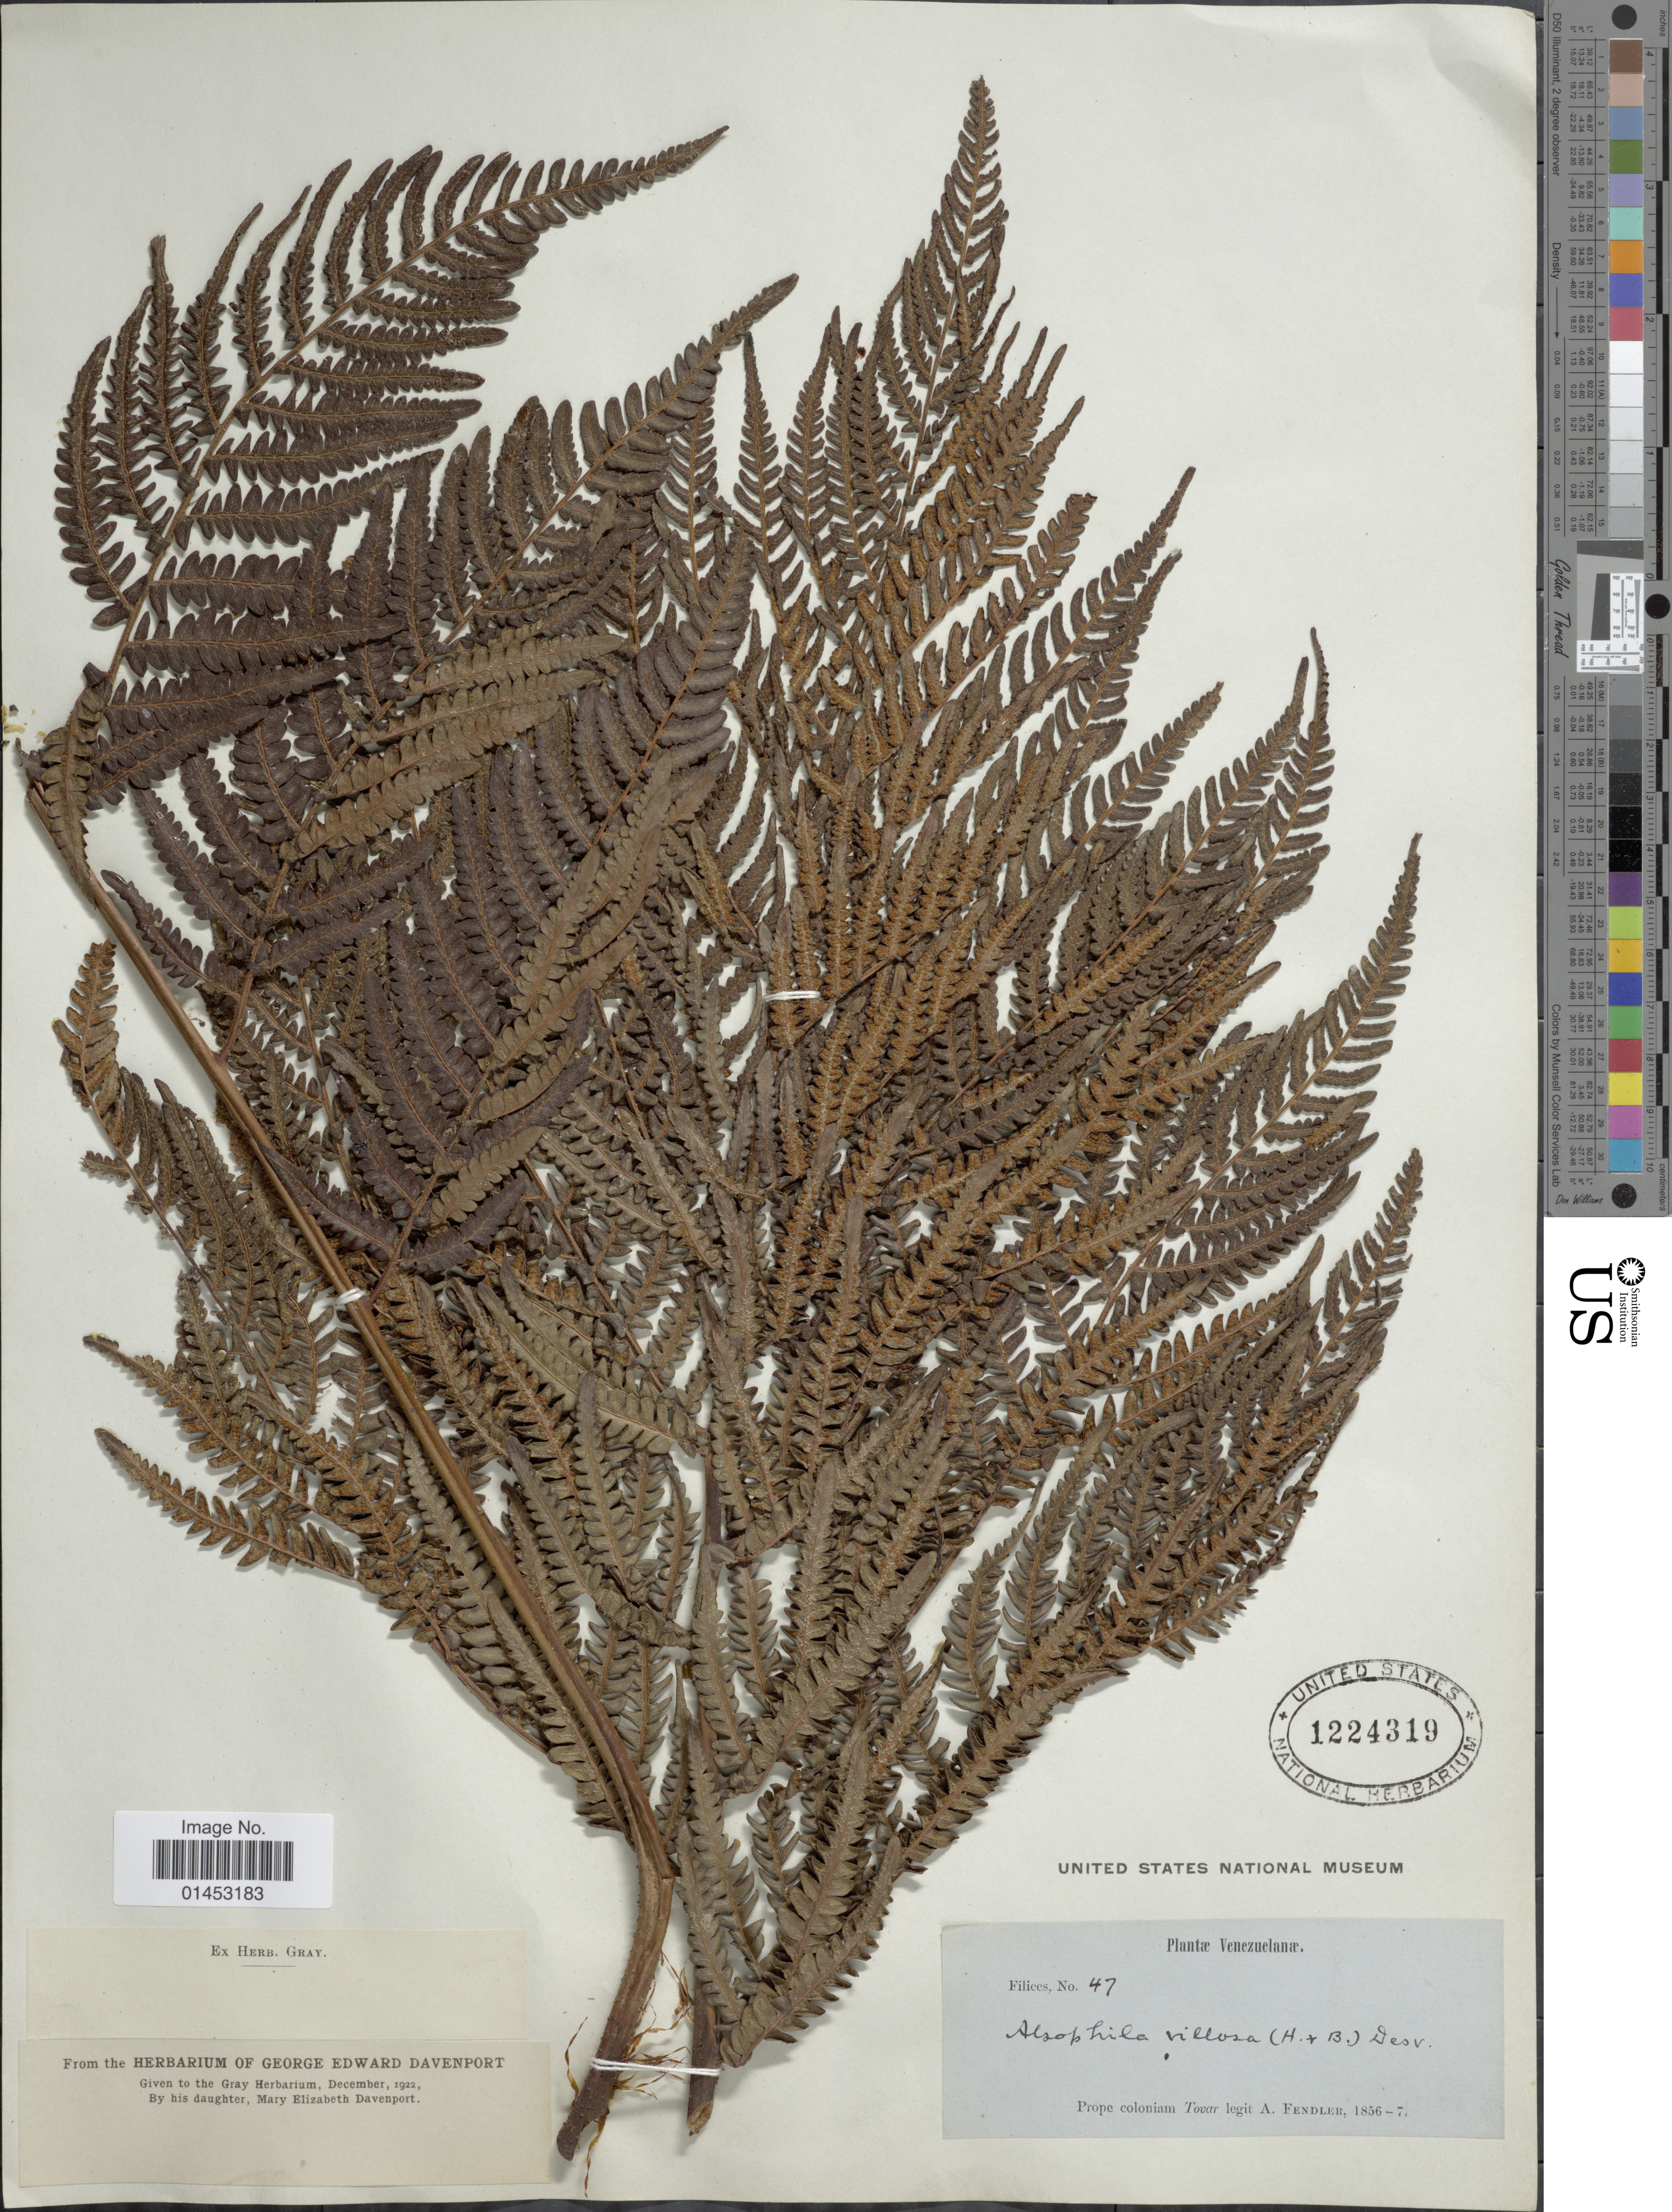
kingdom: Plantae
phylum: Tracheophyta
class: Polypodiopsida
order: Cyatheales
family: Cyatheaceae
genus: Cyathea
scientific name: Cyathea villosa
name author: Humb. & Bonpl. ex Willd.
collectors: A. Fendler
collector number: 47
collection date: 1856/1857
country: Venezuela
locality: Prope coloniam Tovar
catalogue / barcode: US 1224319